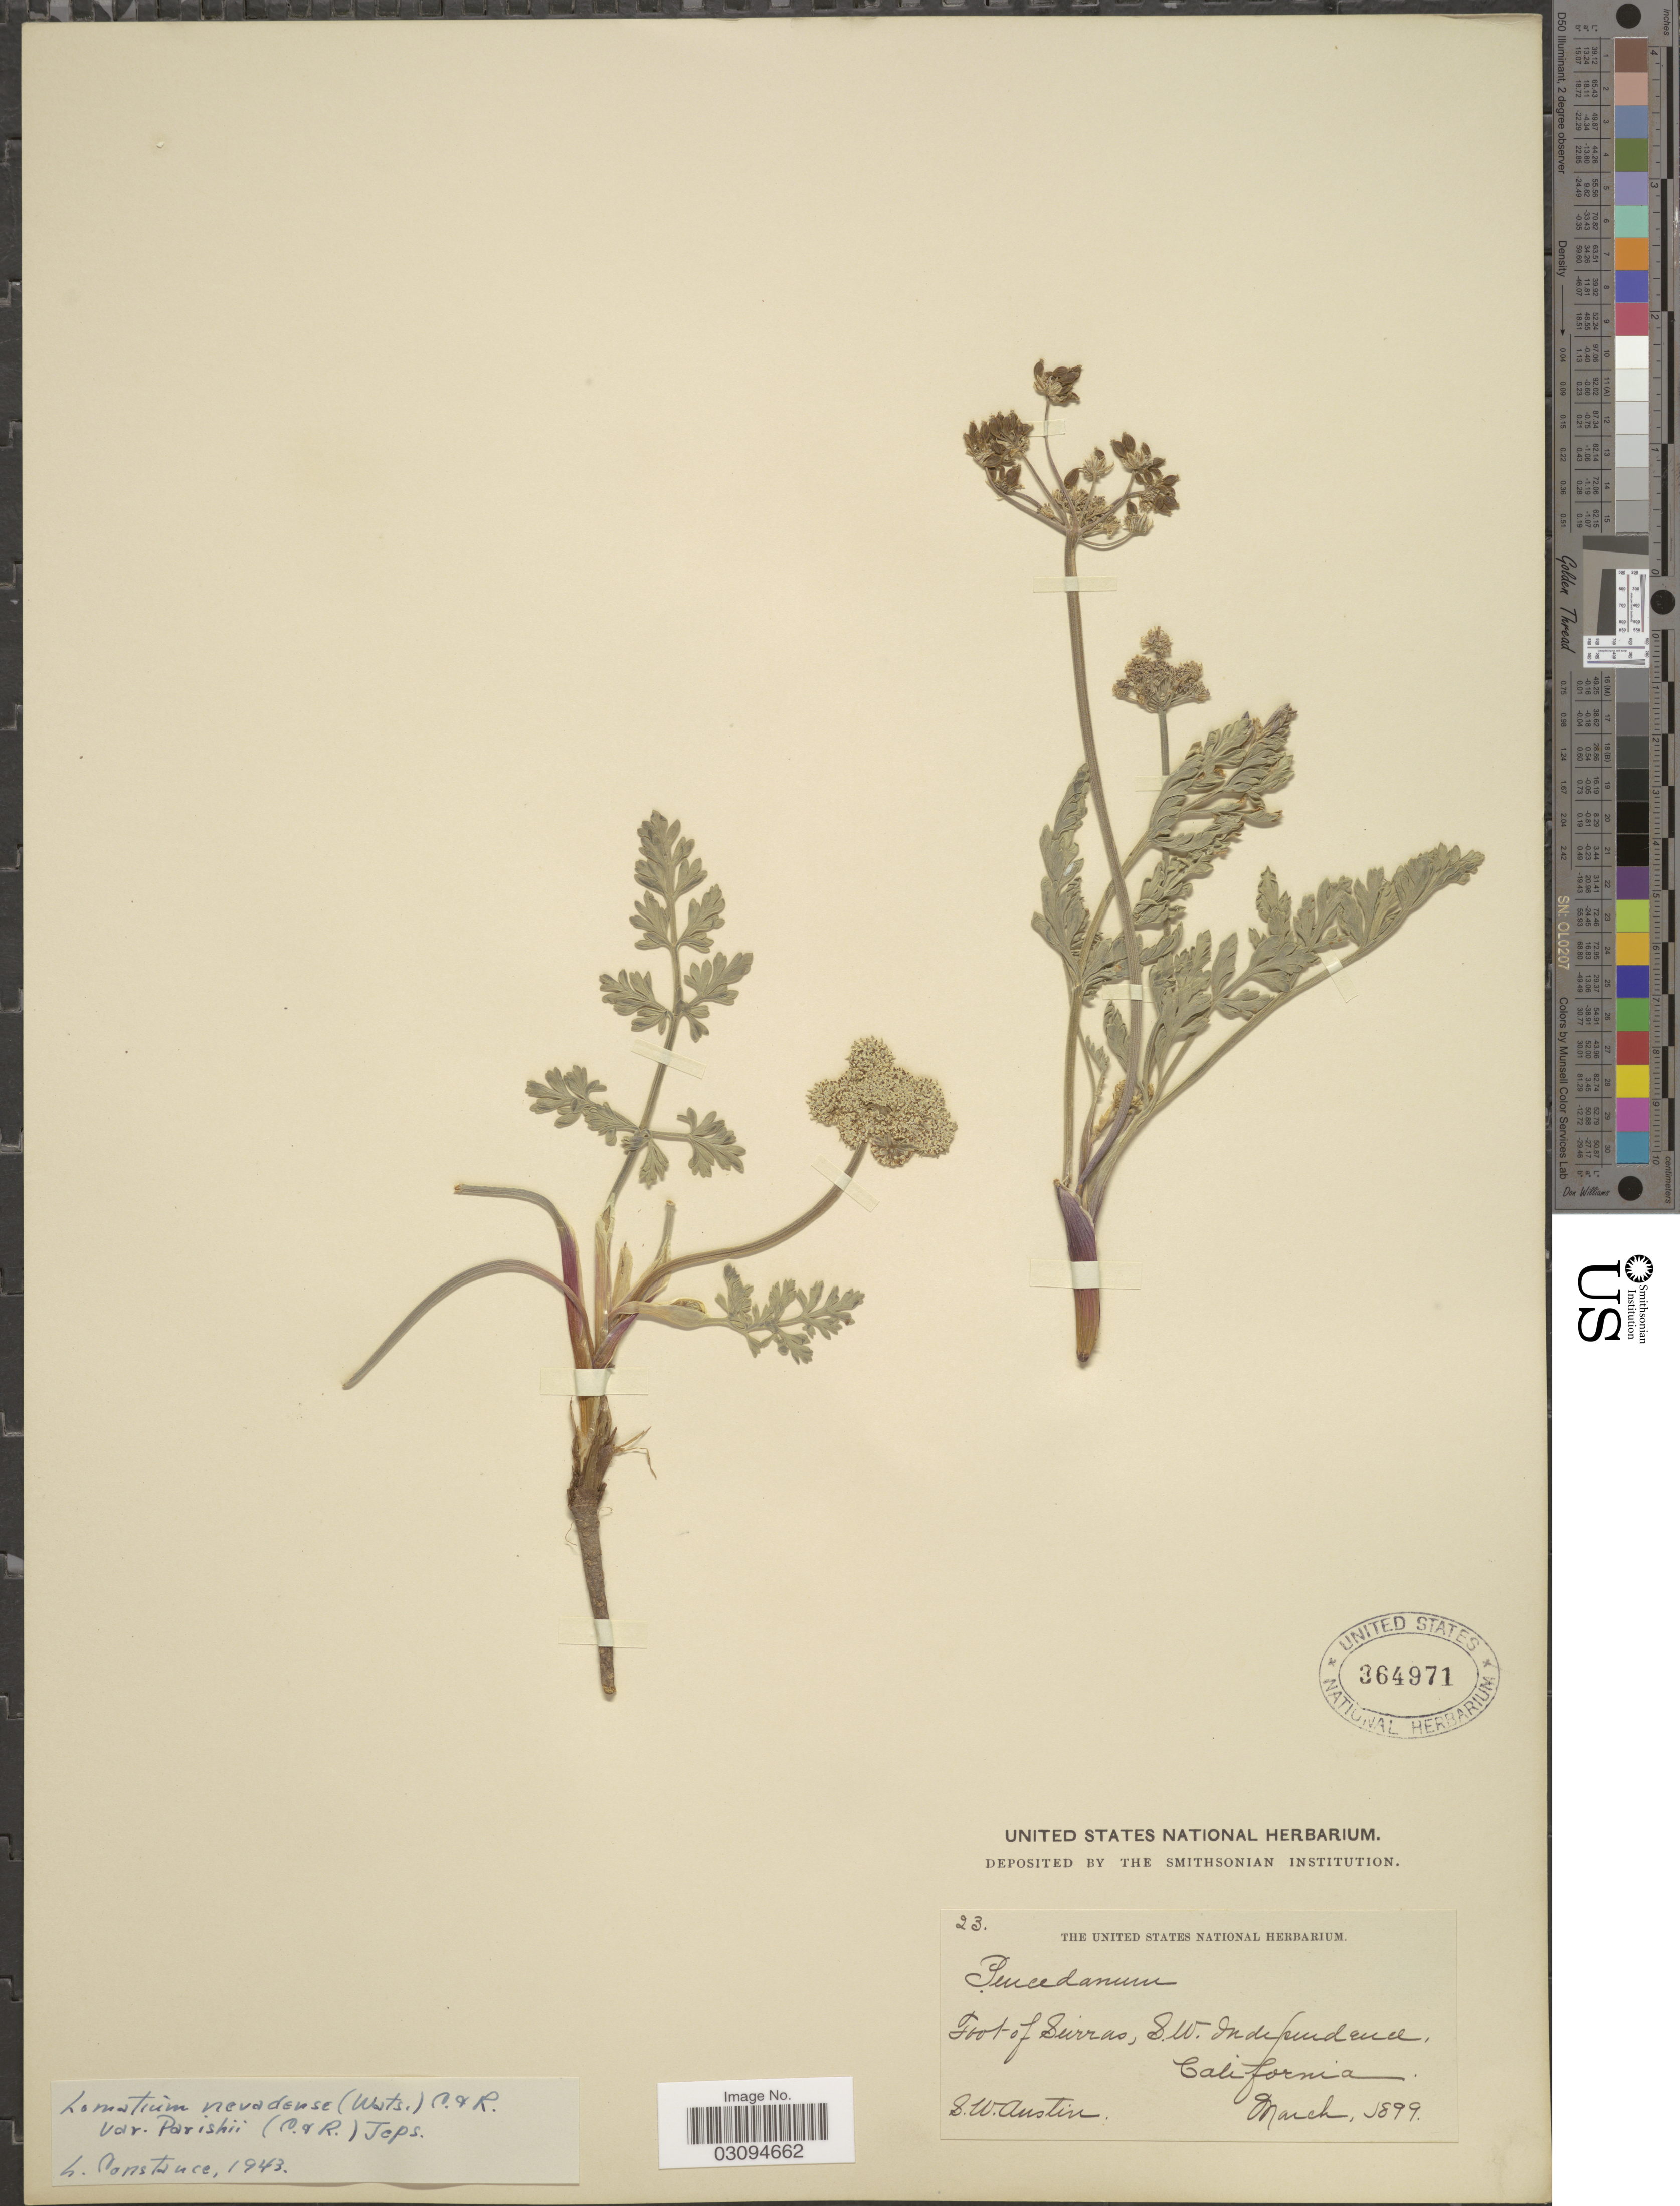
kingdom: Plantae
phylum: Tracheophyta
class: Magnoliopsida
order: Apiales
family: Apiaceae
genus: Lomatium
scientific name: Lomatium nevadense var. parishii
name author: (J.M. Coult. & Rose) Jeps.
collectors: S. Austin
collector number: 23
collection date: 1899-03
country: United States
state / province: California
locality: Foot of Sierras, S. W. Independence.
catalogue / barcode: US 364971